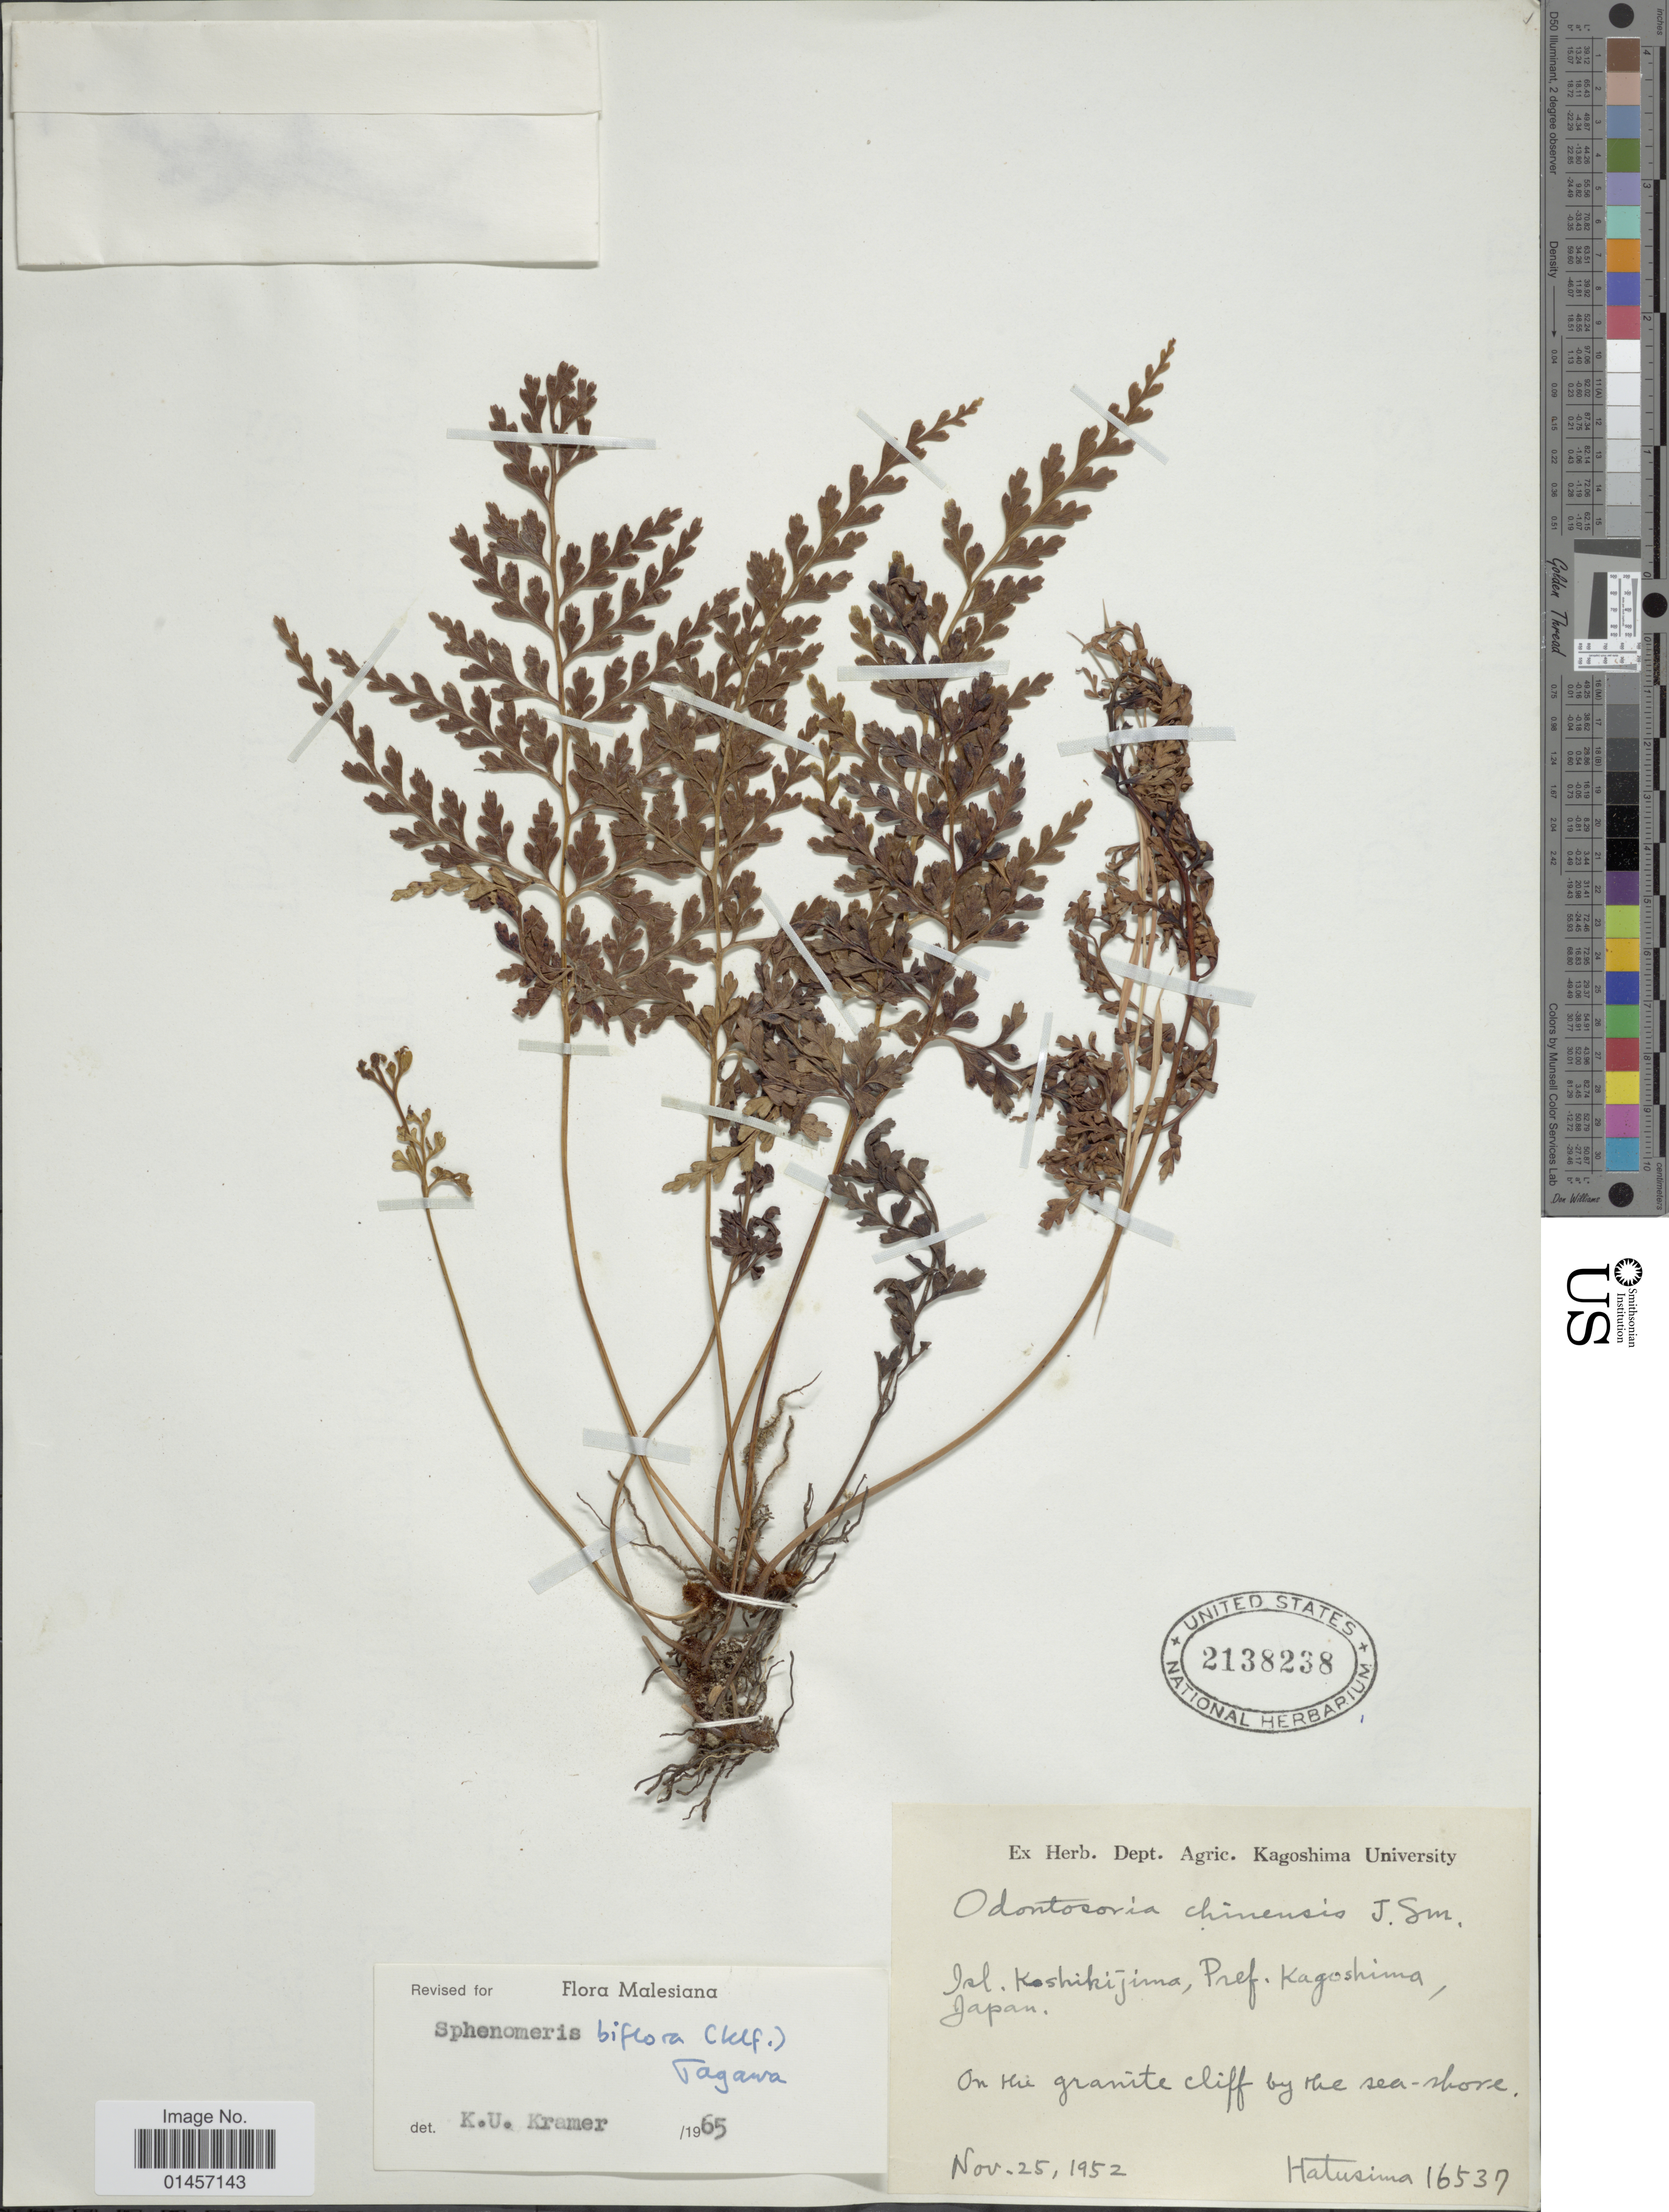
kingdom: Plantae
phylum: Tracheophyta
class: Polypodiopsida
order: Polypodiales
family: Lindsaeaceae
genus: Sphenomeris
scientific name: Sphenomeris biflora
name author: (Kaulf.) Mett.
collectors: -. Hatusima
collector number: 16537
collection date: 1952-11-25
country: Japan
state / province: Kagosima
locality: Isl. Koshikijima, pref. Kagoshima, Japan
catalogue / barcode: US 2138238